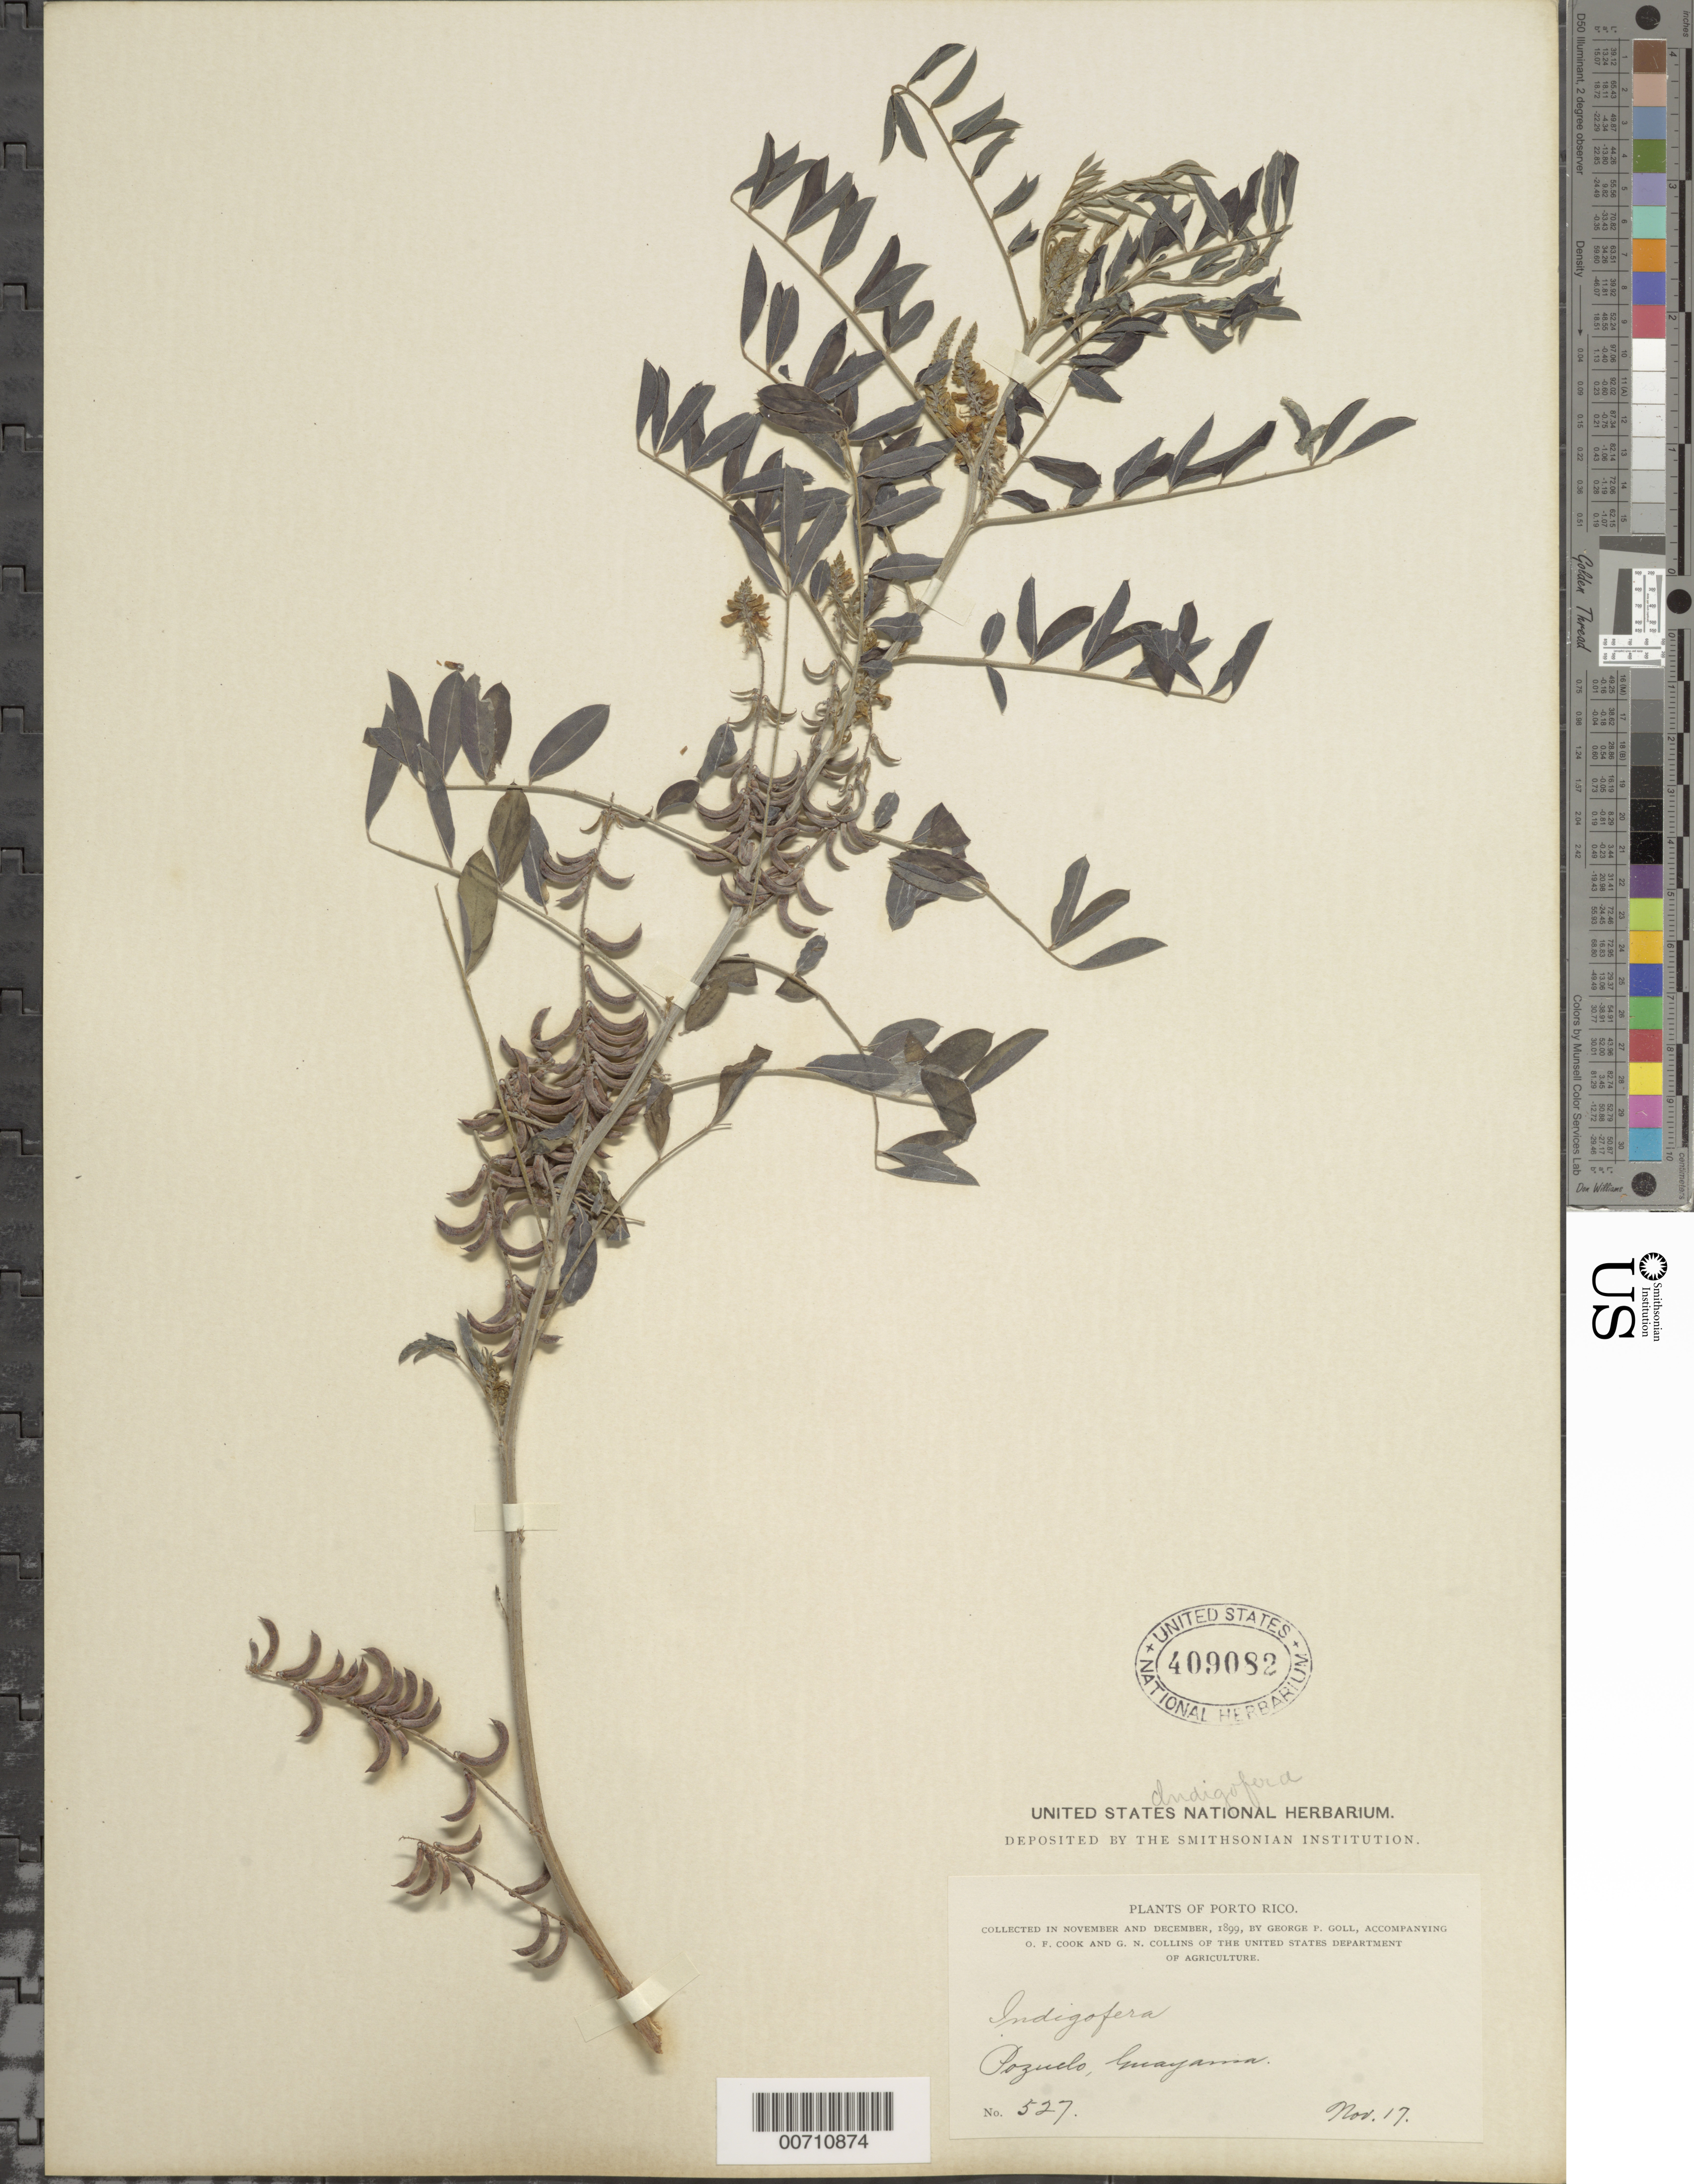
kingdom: Plantae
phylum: Tracheophyta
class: Magnoliopsida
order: Fabales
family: Fabaceae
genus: Indigofera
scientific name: Indigofera suffruticosa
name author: Mill.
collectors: G. Goll, O. F. Cook & G. Collins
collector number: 527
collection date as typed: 17 Nov 1899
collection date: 1899-11-17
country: Puerto Rico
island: Greater Antilles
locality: Pozuelo, Guayama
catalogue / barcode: US 409082